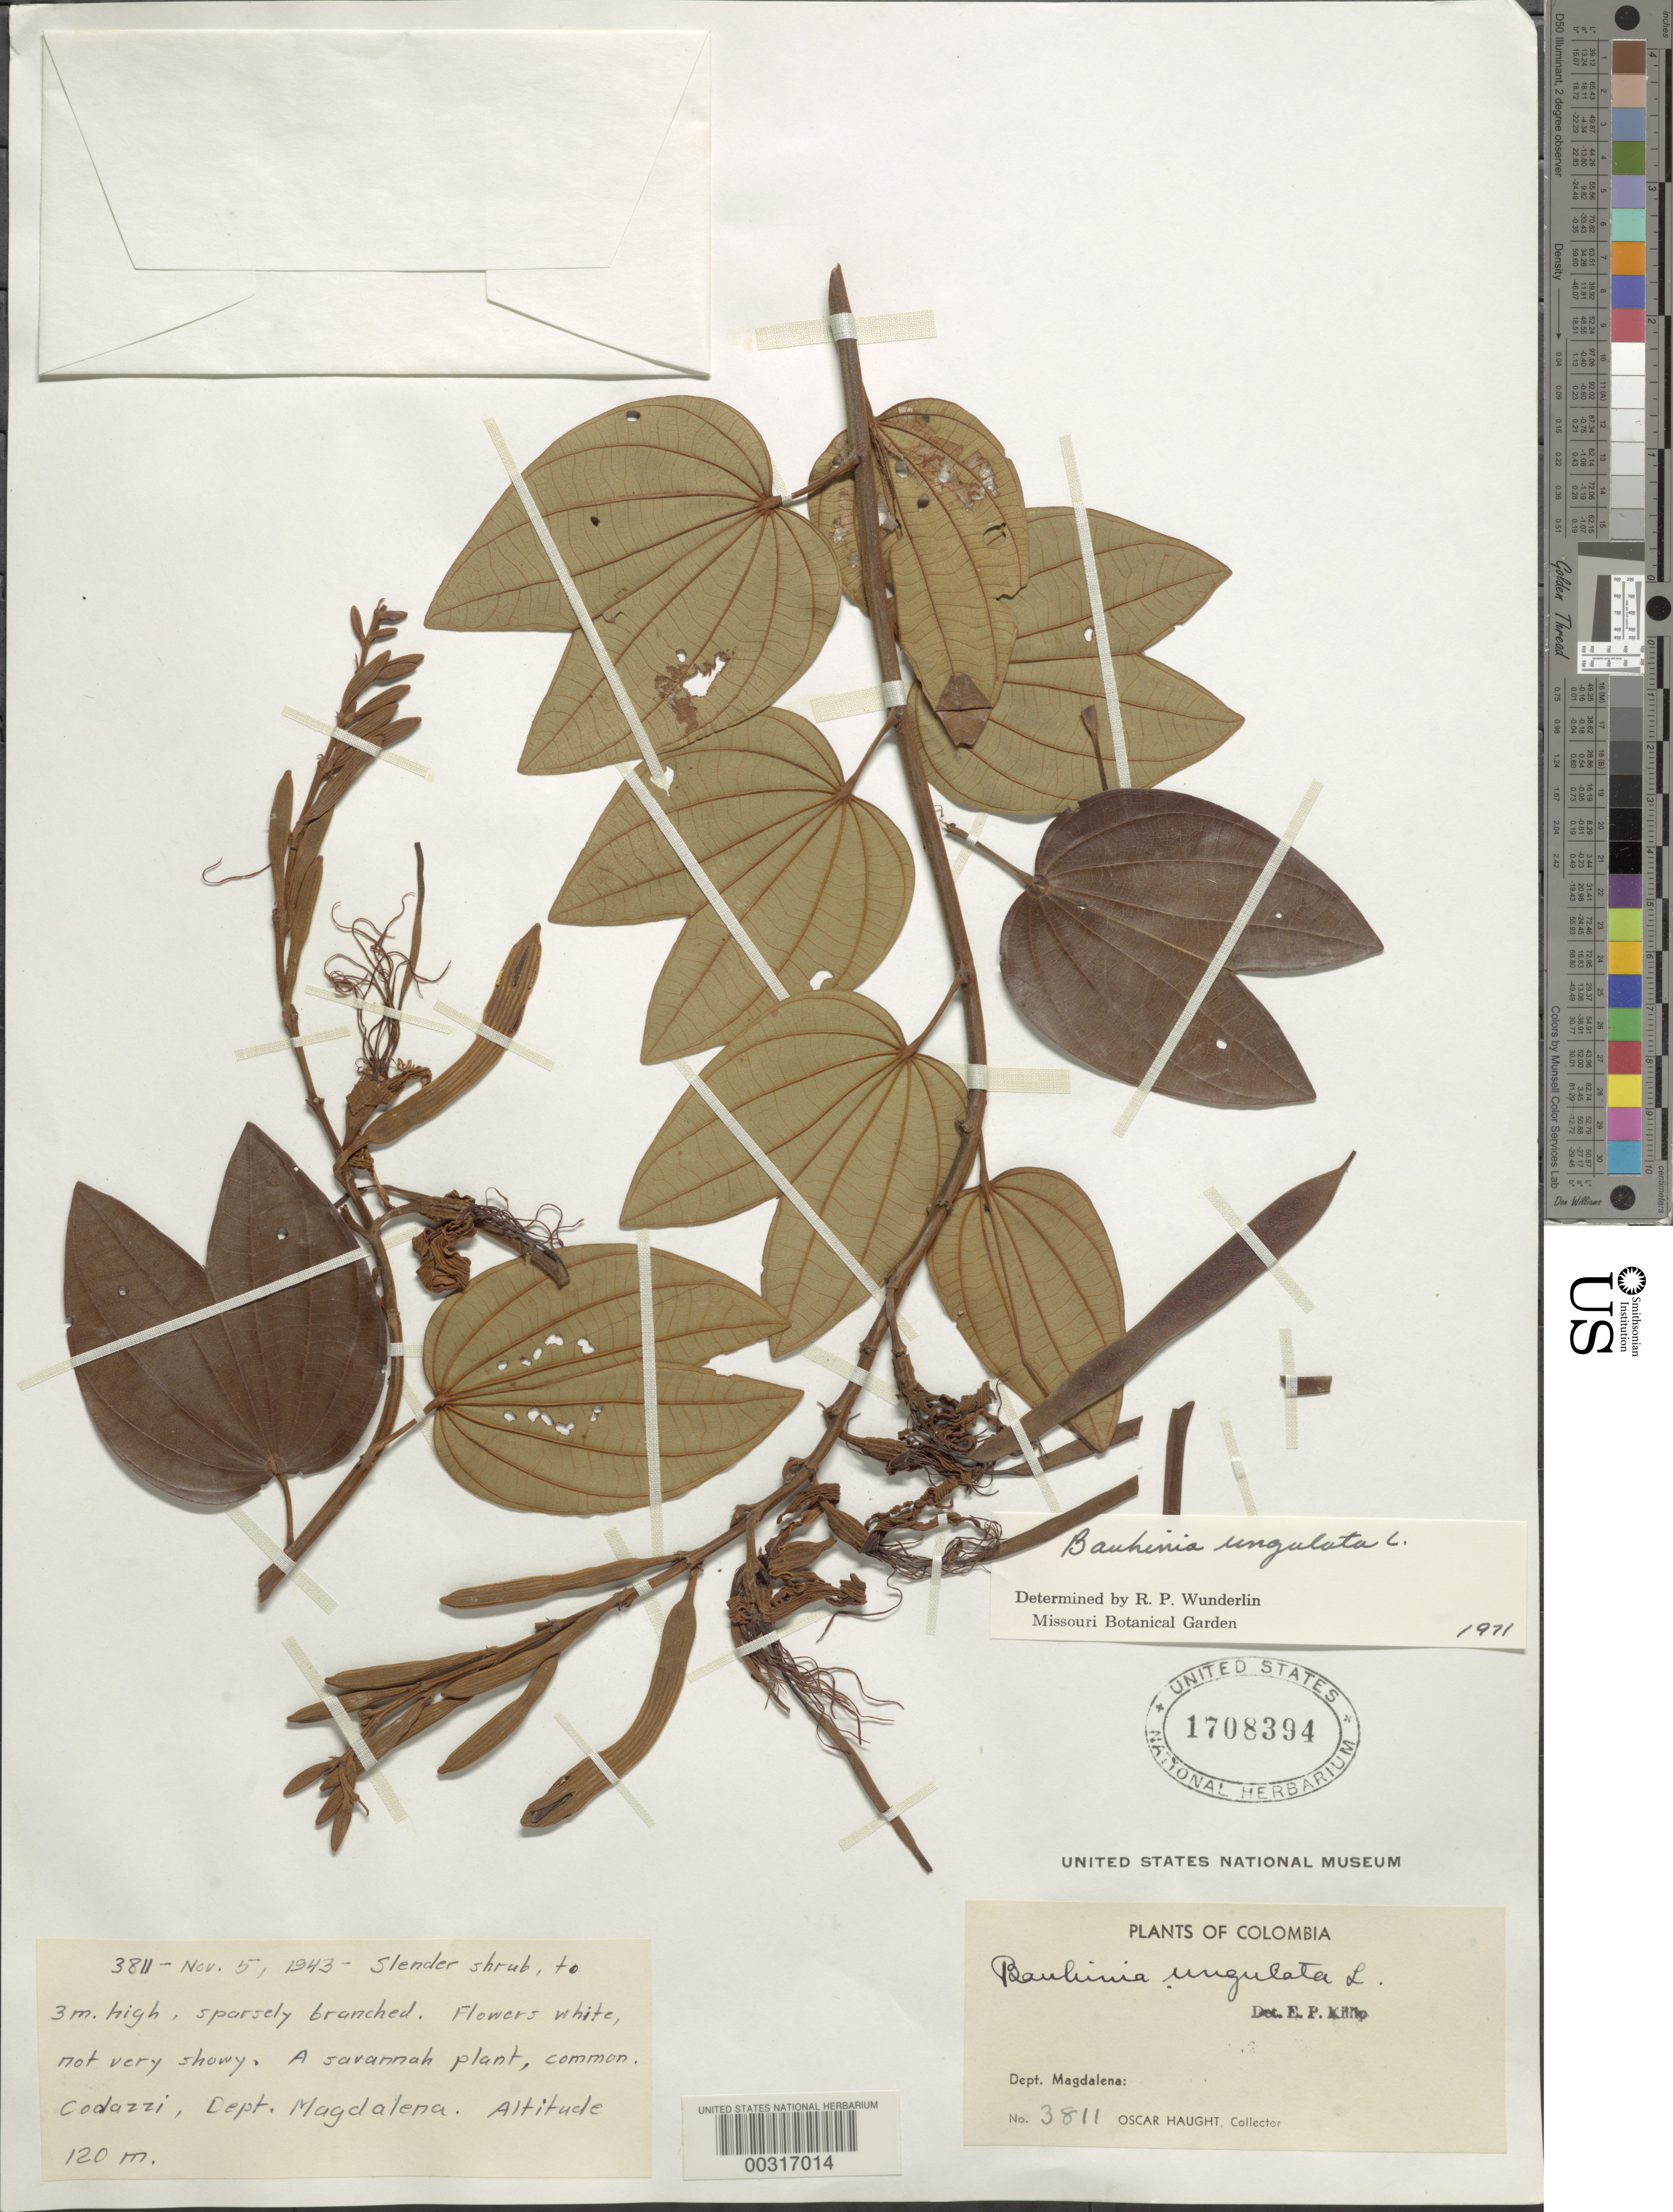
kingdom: Plantae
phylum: Tracheophyta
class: Magnoliopsida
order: Fabales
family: Fabaceae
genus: Bauhinia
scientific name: Bauhinia ungulata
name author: L.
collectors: O. L. Haught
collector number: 3811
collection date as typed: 05 Nov 1943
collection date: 1943-11-05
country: Colombia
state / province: Magdalena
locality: Codazzi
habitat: Savanna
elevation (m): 120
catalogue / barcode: US 1708394